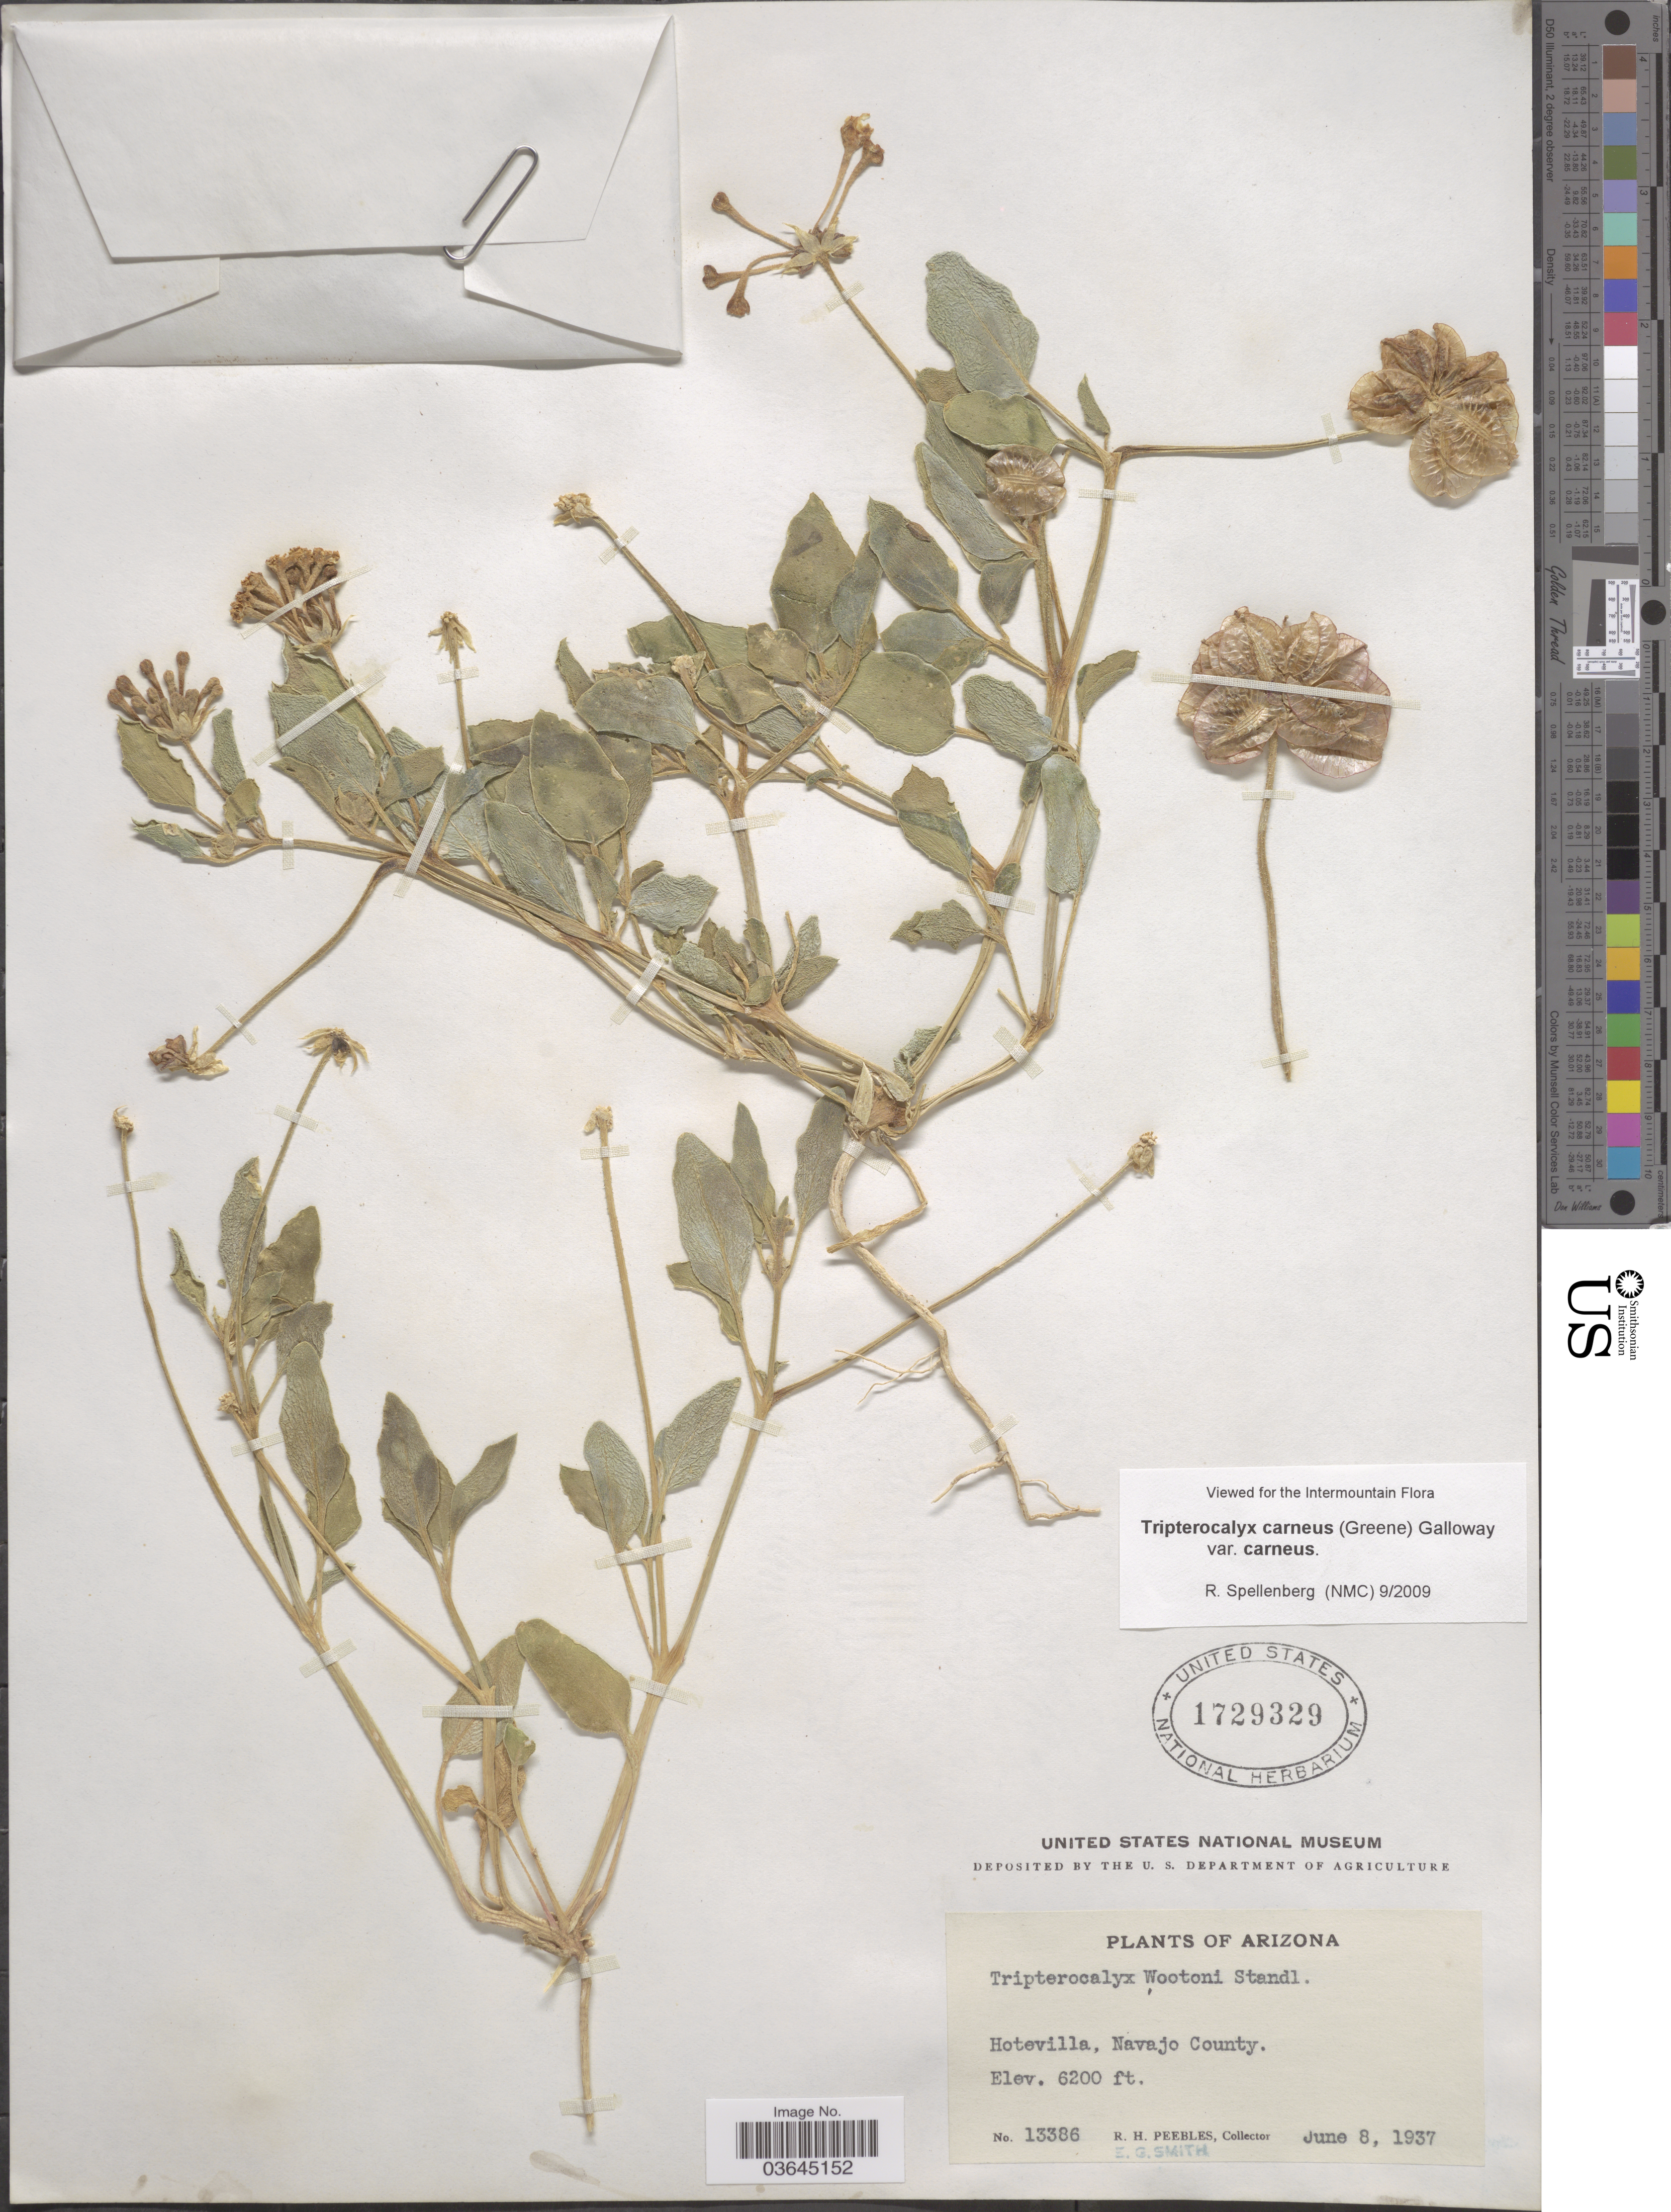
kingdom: Plantae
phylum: Tracheophyta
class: Magnoliopsida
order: Caryophyllales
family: Nyctaginaceae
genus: Tripterocalyx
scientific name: Tripterocalyx carneus var. carneus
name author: (Greene) L.A. Galloway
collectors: R. H. Peebles & E. G. Smith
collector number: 13386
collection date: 1937-06-08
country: United States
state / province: Arizona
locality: Hotevilla, Navajo County.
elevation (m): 1890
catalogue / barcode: US 1729329